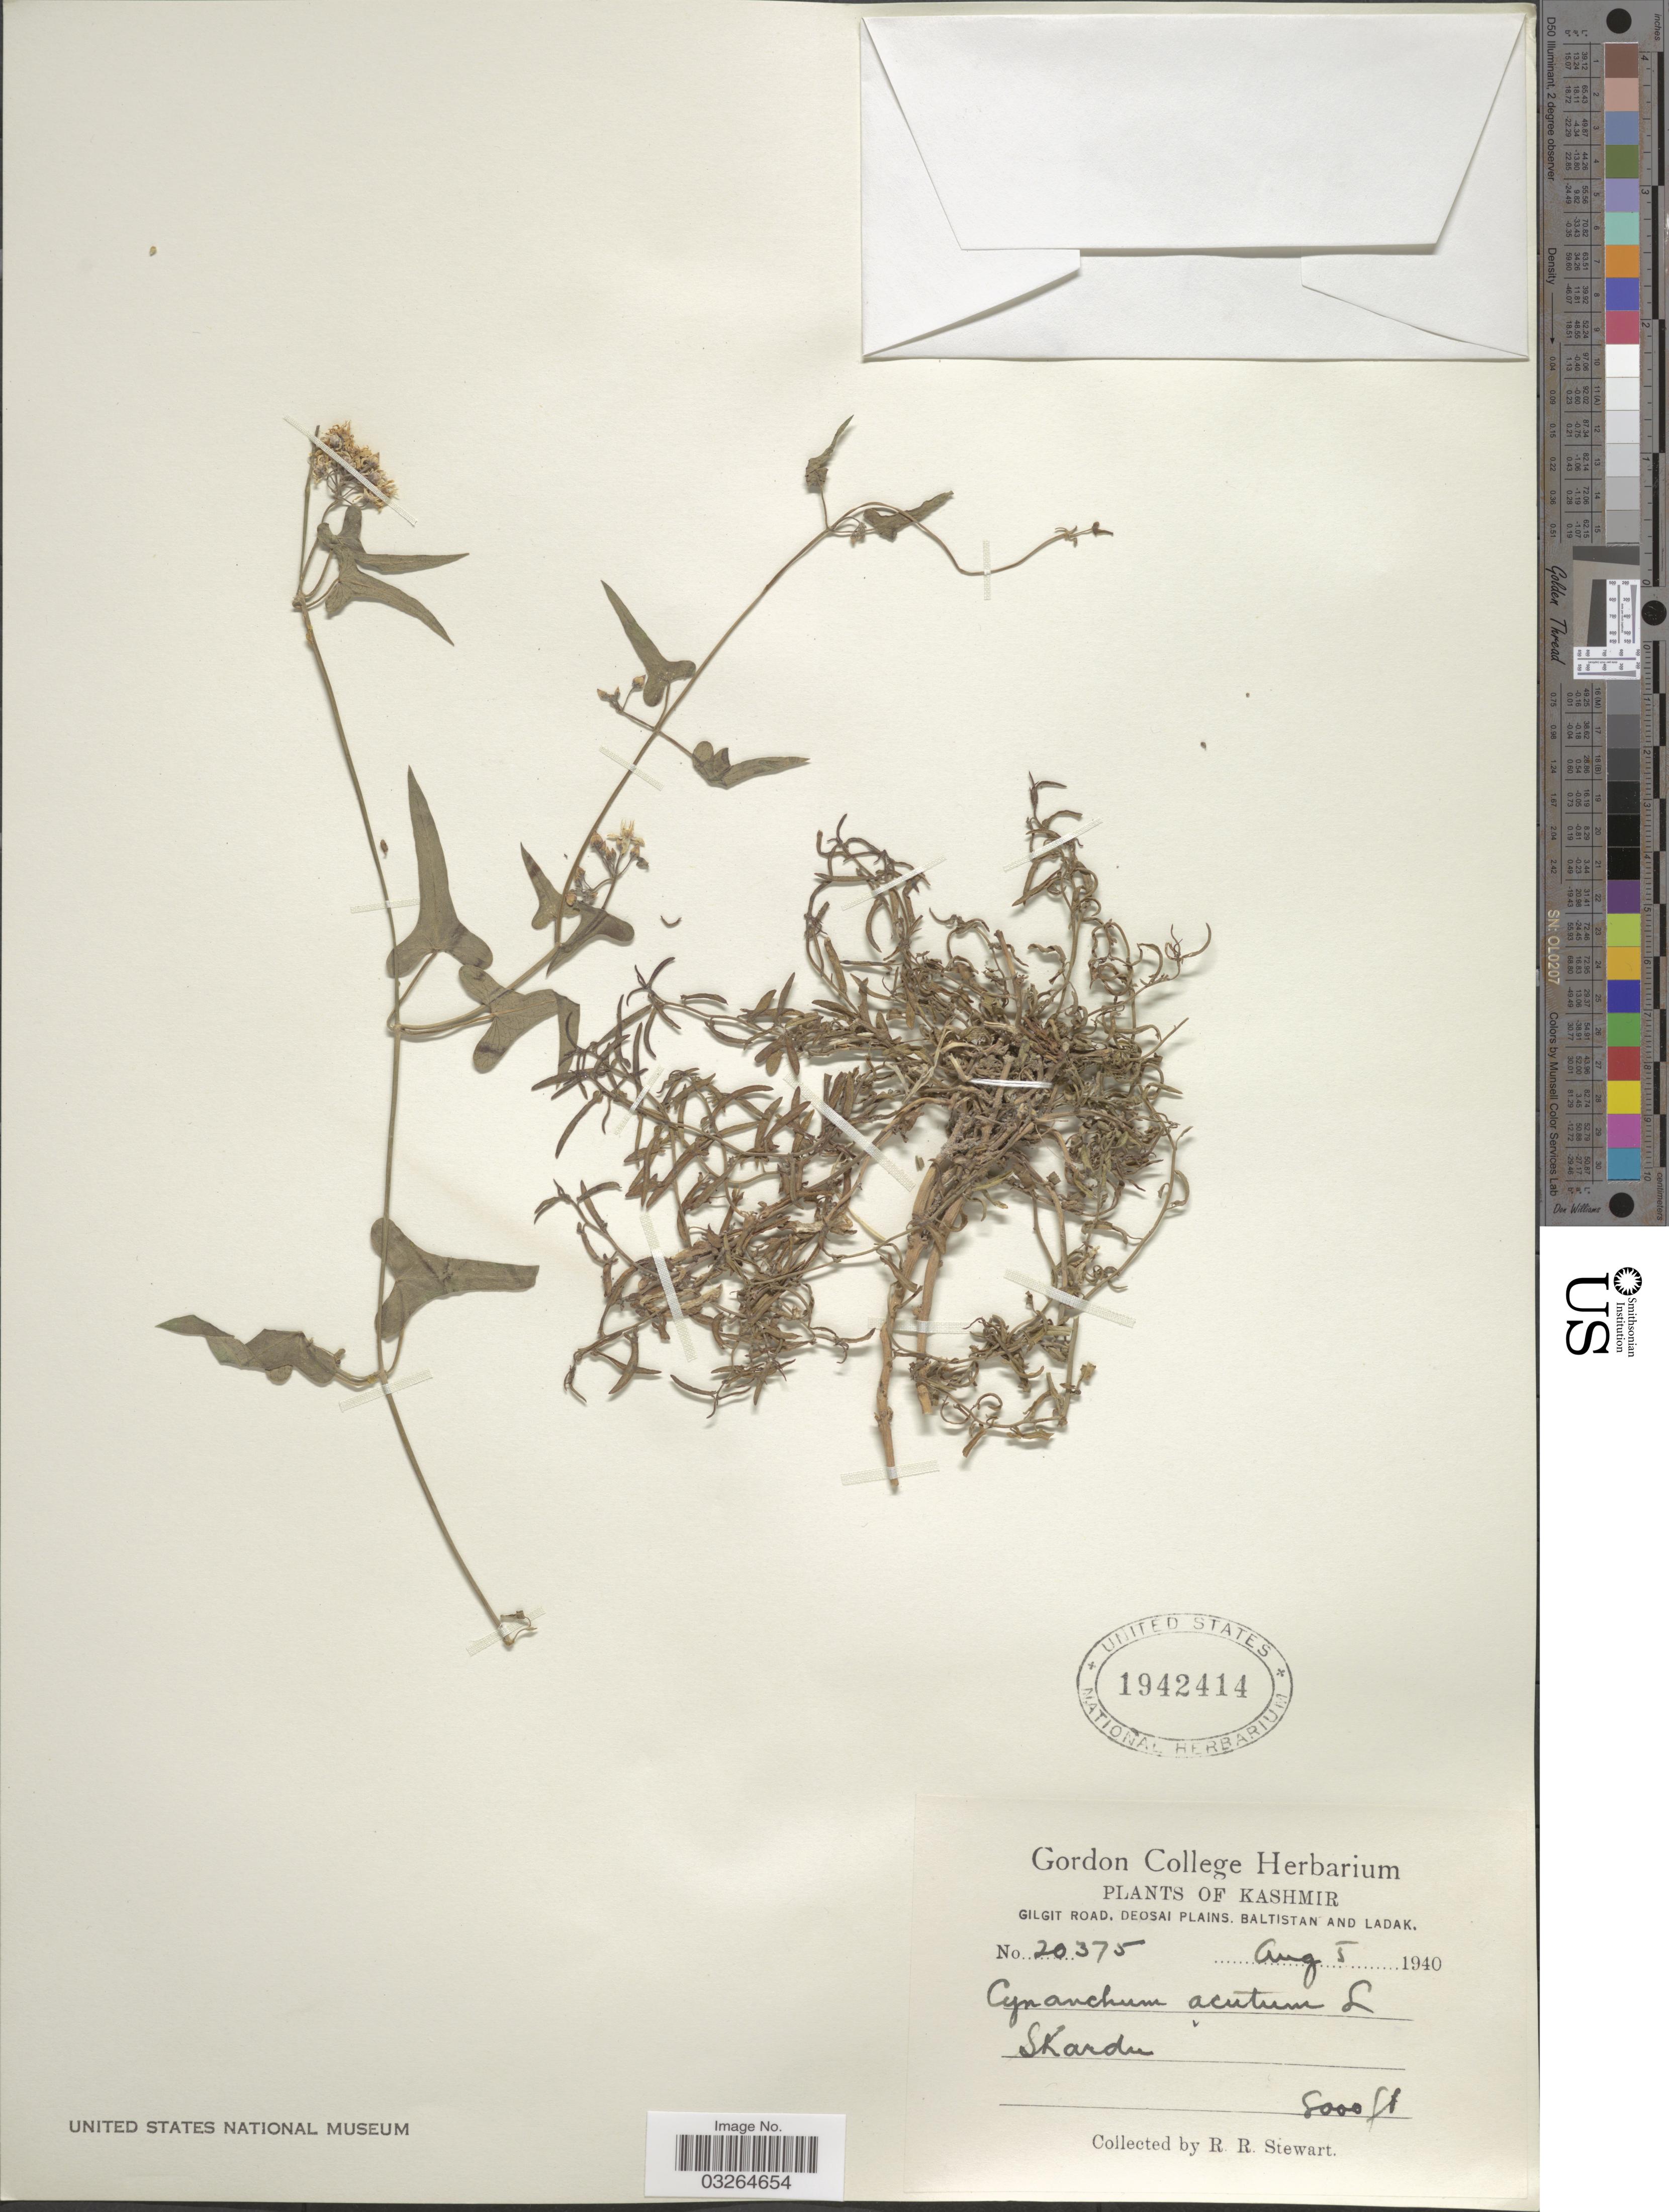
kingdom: Plantae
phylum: Tracheophyta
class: Magnoliopsida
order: Gentianales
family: Apocynaceae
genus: Cynanchum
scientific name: Cynanchum acutum subsp. sibiricum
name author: (Willd.) Rech. f.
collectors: R. Stewart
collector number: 20375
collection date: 1940-08-05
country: Pakistan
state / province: Gilgit-Baltistan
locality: Gilgit Road, Deosai Plains, Baltistan and Ladak. Skardu.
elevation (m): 2438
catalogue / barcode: US 1942414